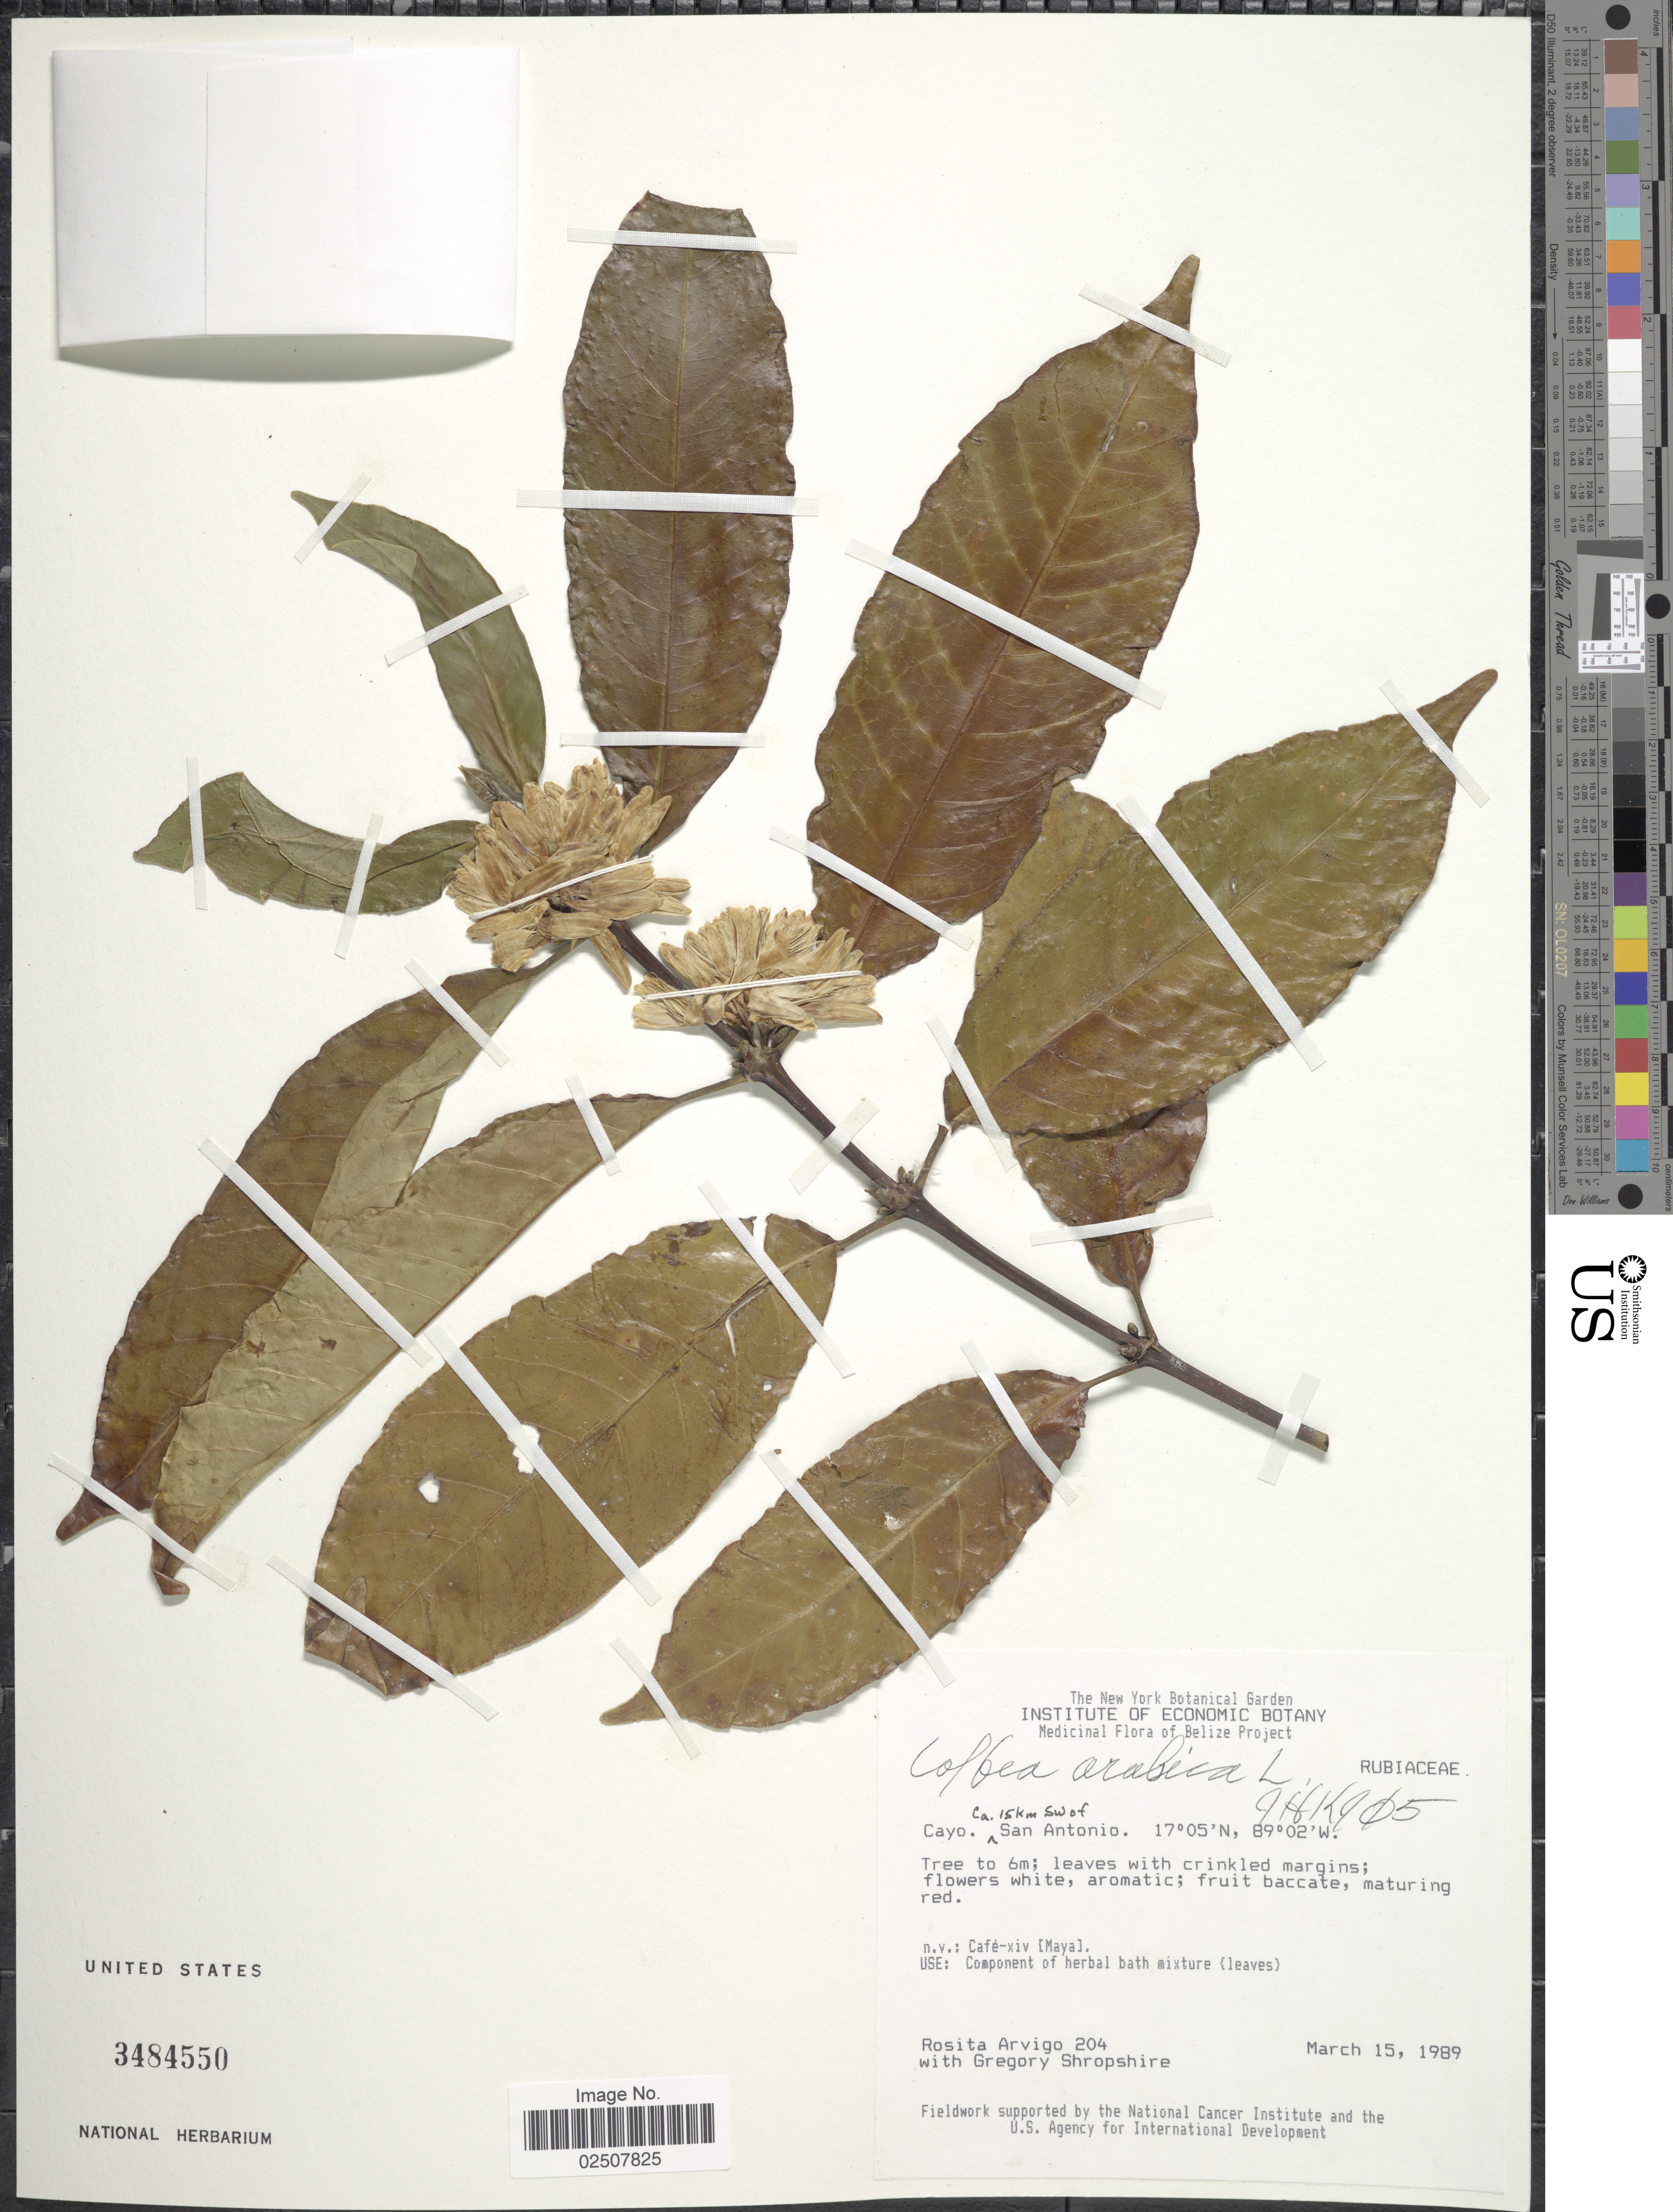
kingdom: Plantae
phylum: Tracheophyta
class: Magnoliopsida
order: Gentianales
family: Rubiaceae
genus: Coffea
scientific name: Coffea arabica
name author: L.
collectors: R. Arvigo & G. Shropshire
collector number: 204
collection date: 1989-03-15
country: Belize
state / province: Cayo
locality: Ca. 15 Km SW of San Antonio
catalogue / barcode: US 3484550